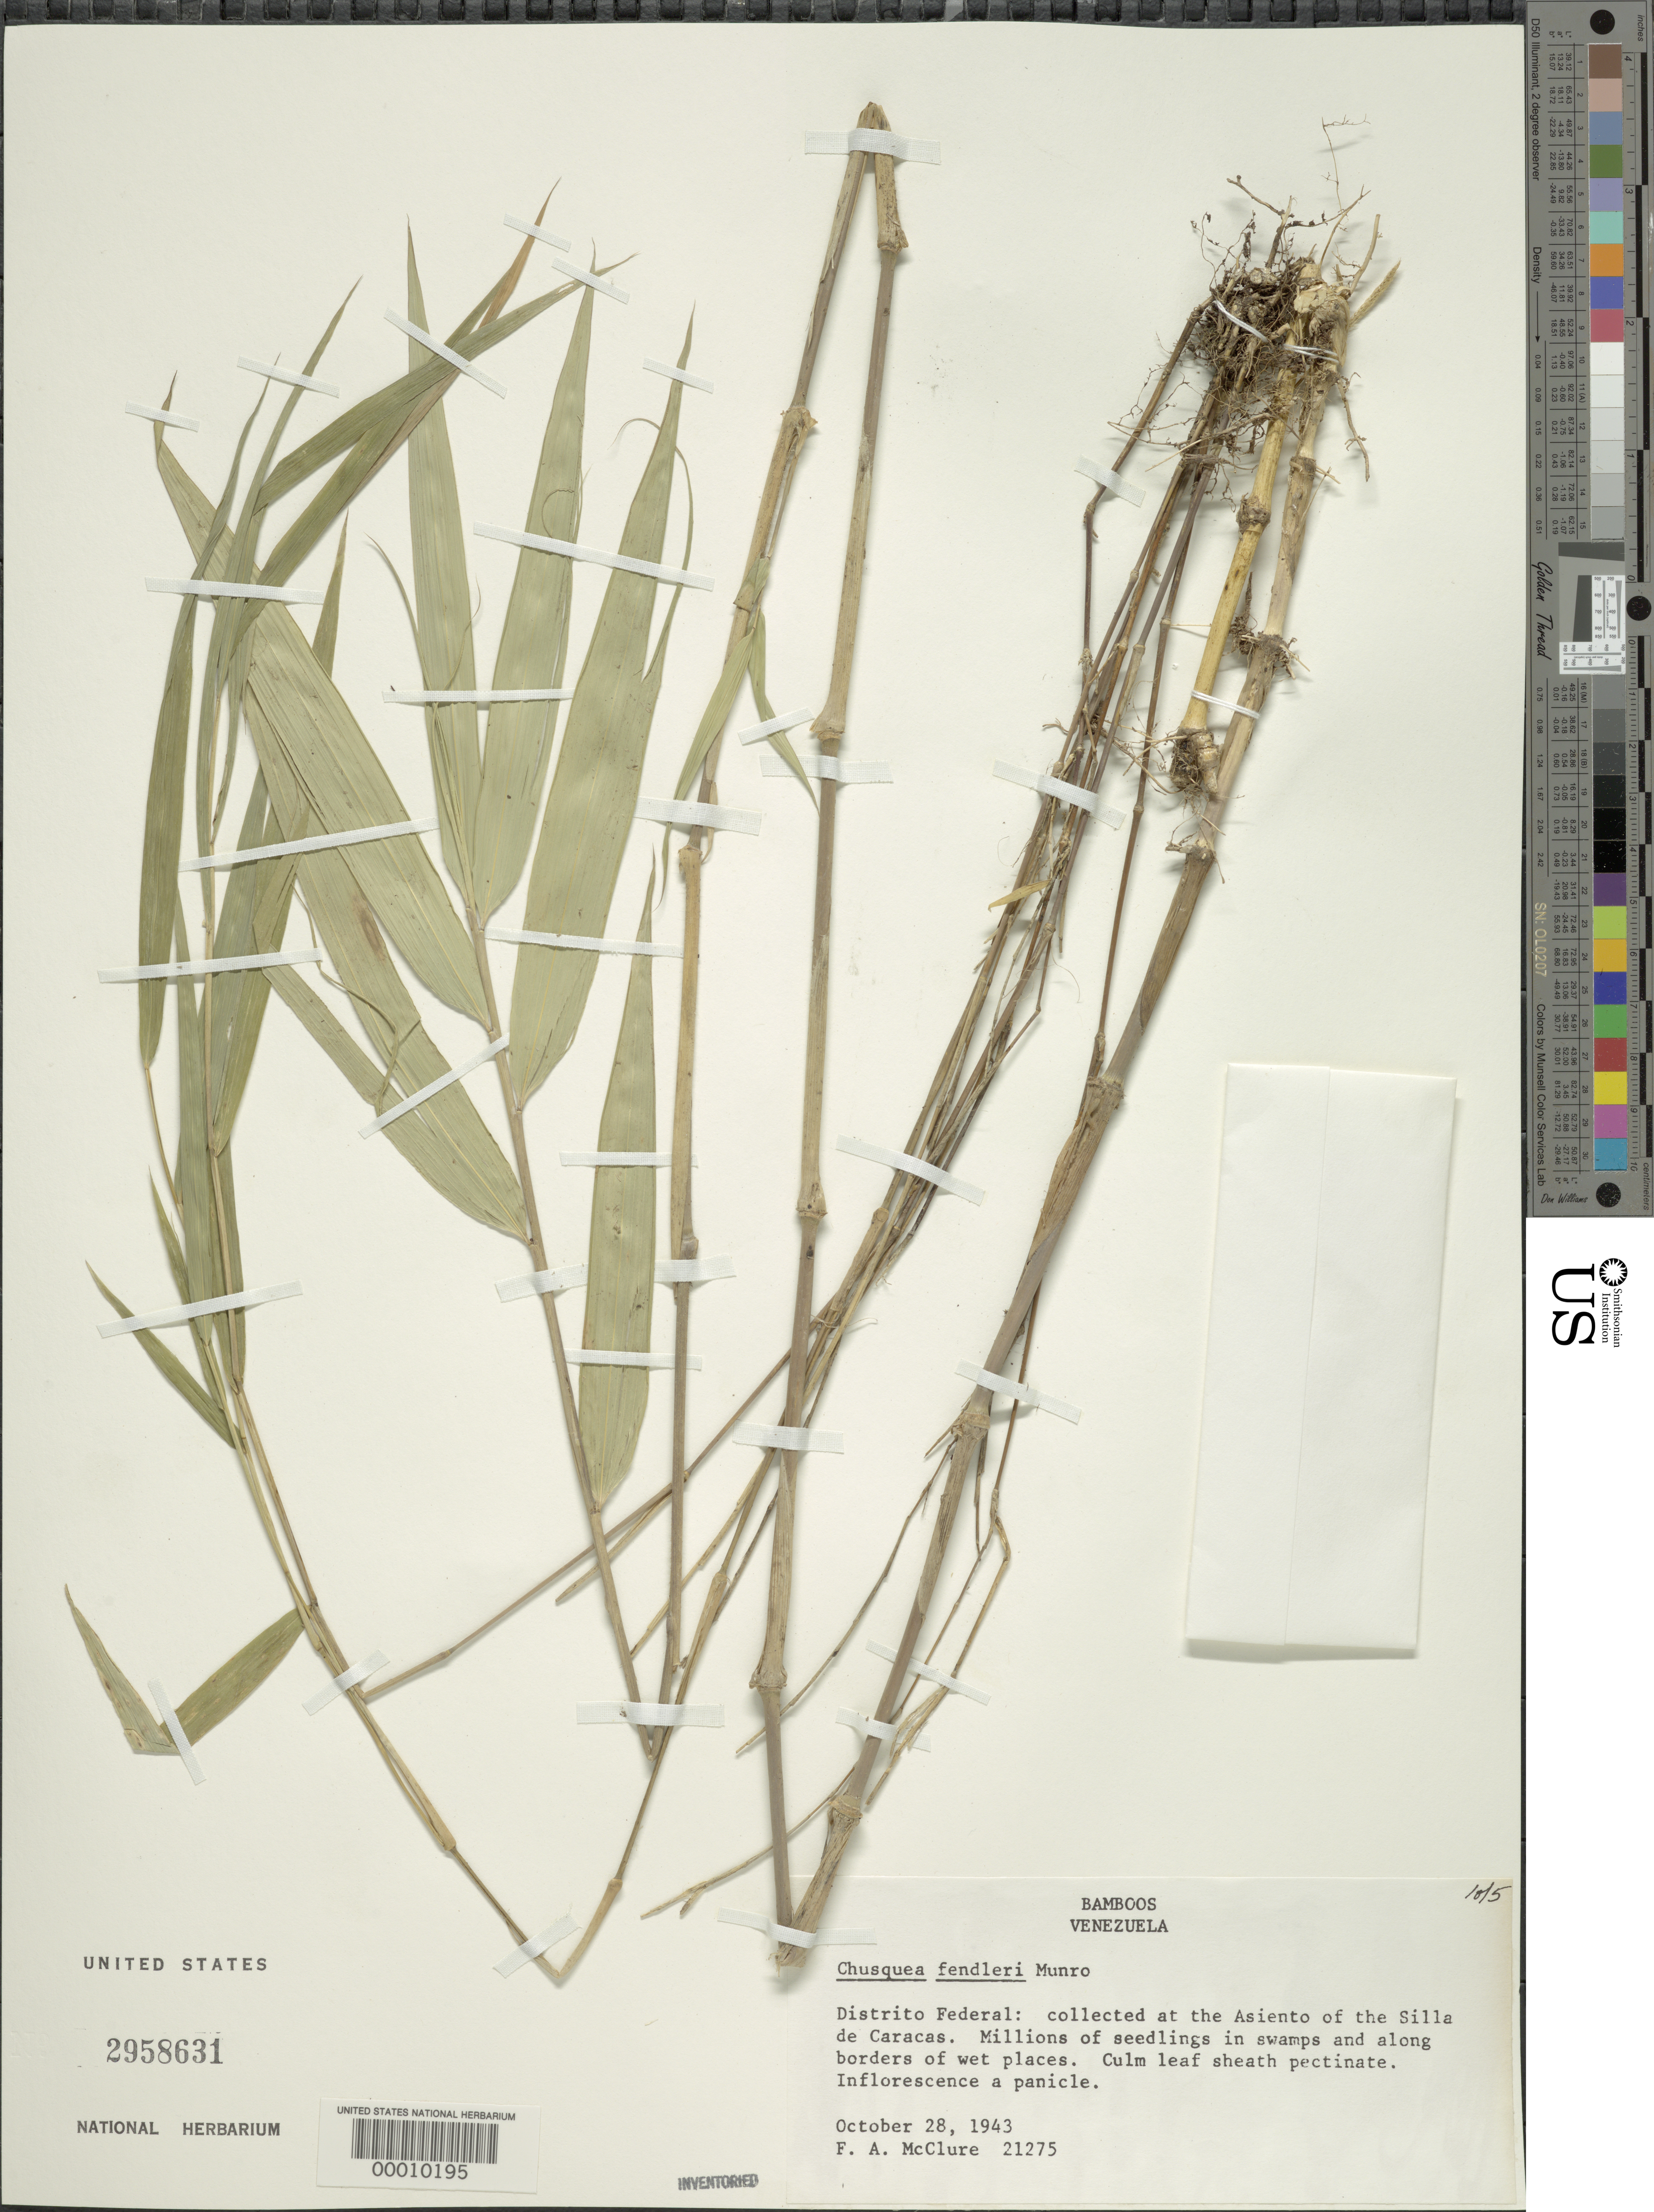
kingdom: Plantae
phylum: Tracheophyta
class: Liliopsida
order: Poales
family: Poaceae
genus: Chusquea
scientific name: Chusquea fendleri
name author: Munro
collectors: F. A. McClure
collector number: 21275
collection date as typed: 28 Oct 1943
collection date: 1943-10-28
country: Venezuela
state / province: Distrito Federal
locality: Silla de caracas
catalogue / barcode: US 2958631